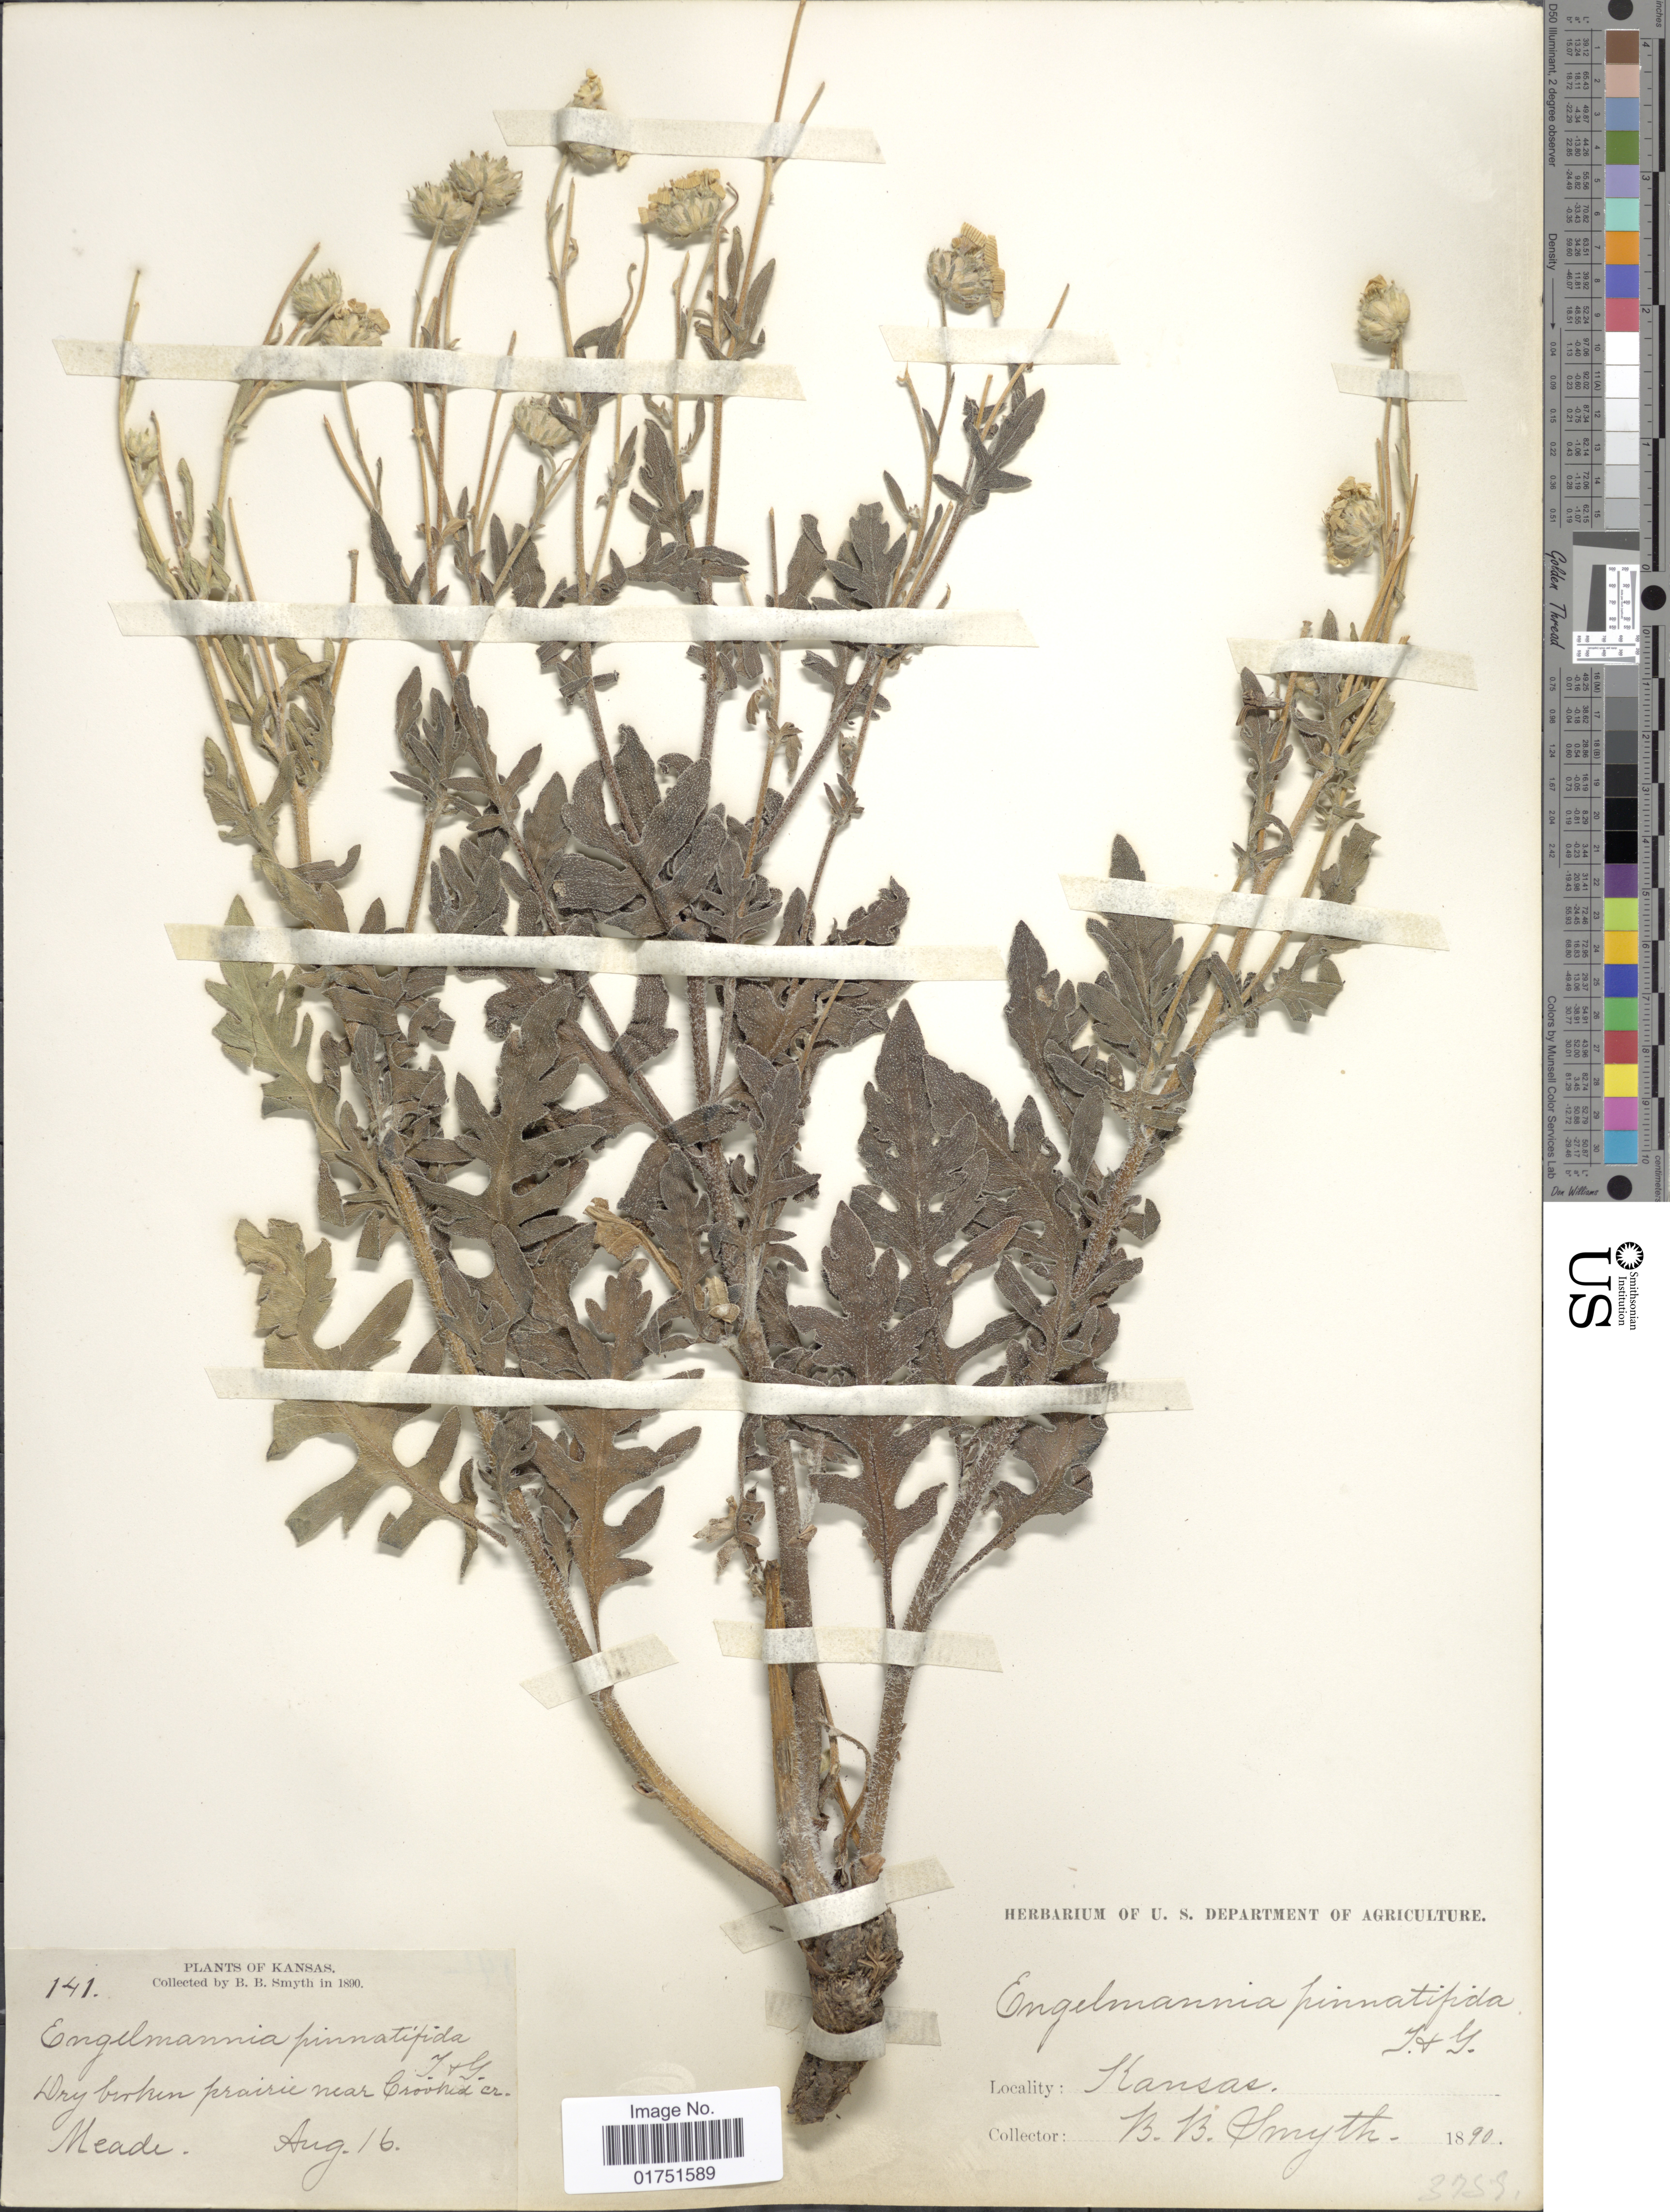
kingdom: Plantae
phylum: Tracheophyta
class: Magnoliopsida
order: Asterales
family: Asteraceae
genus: Engelmannia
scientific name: Engelmannia pinnatifida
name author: Torr. & A. Gray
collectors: B. Smyth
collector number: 141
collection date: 1890-08-16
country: United States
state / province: Kansas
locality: Dry broken prairie near Crooked Cr. Meade